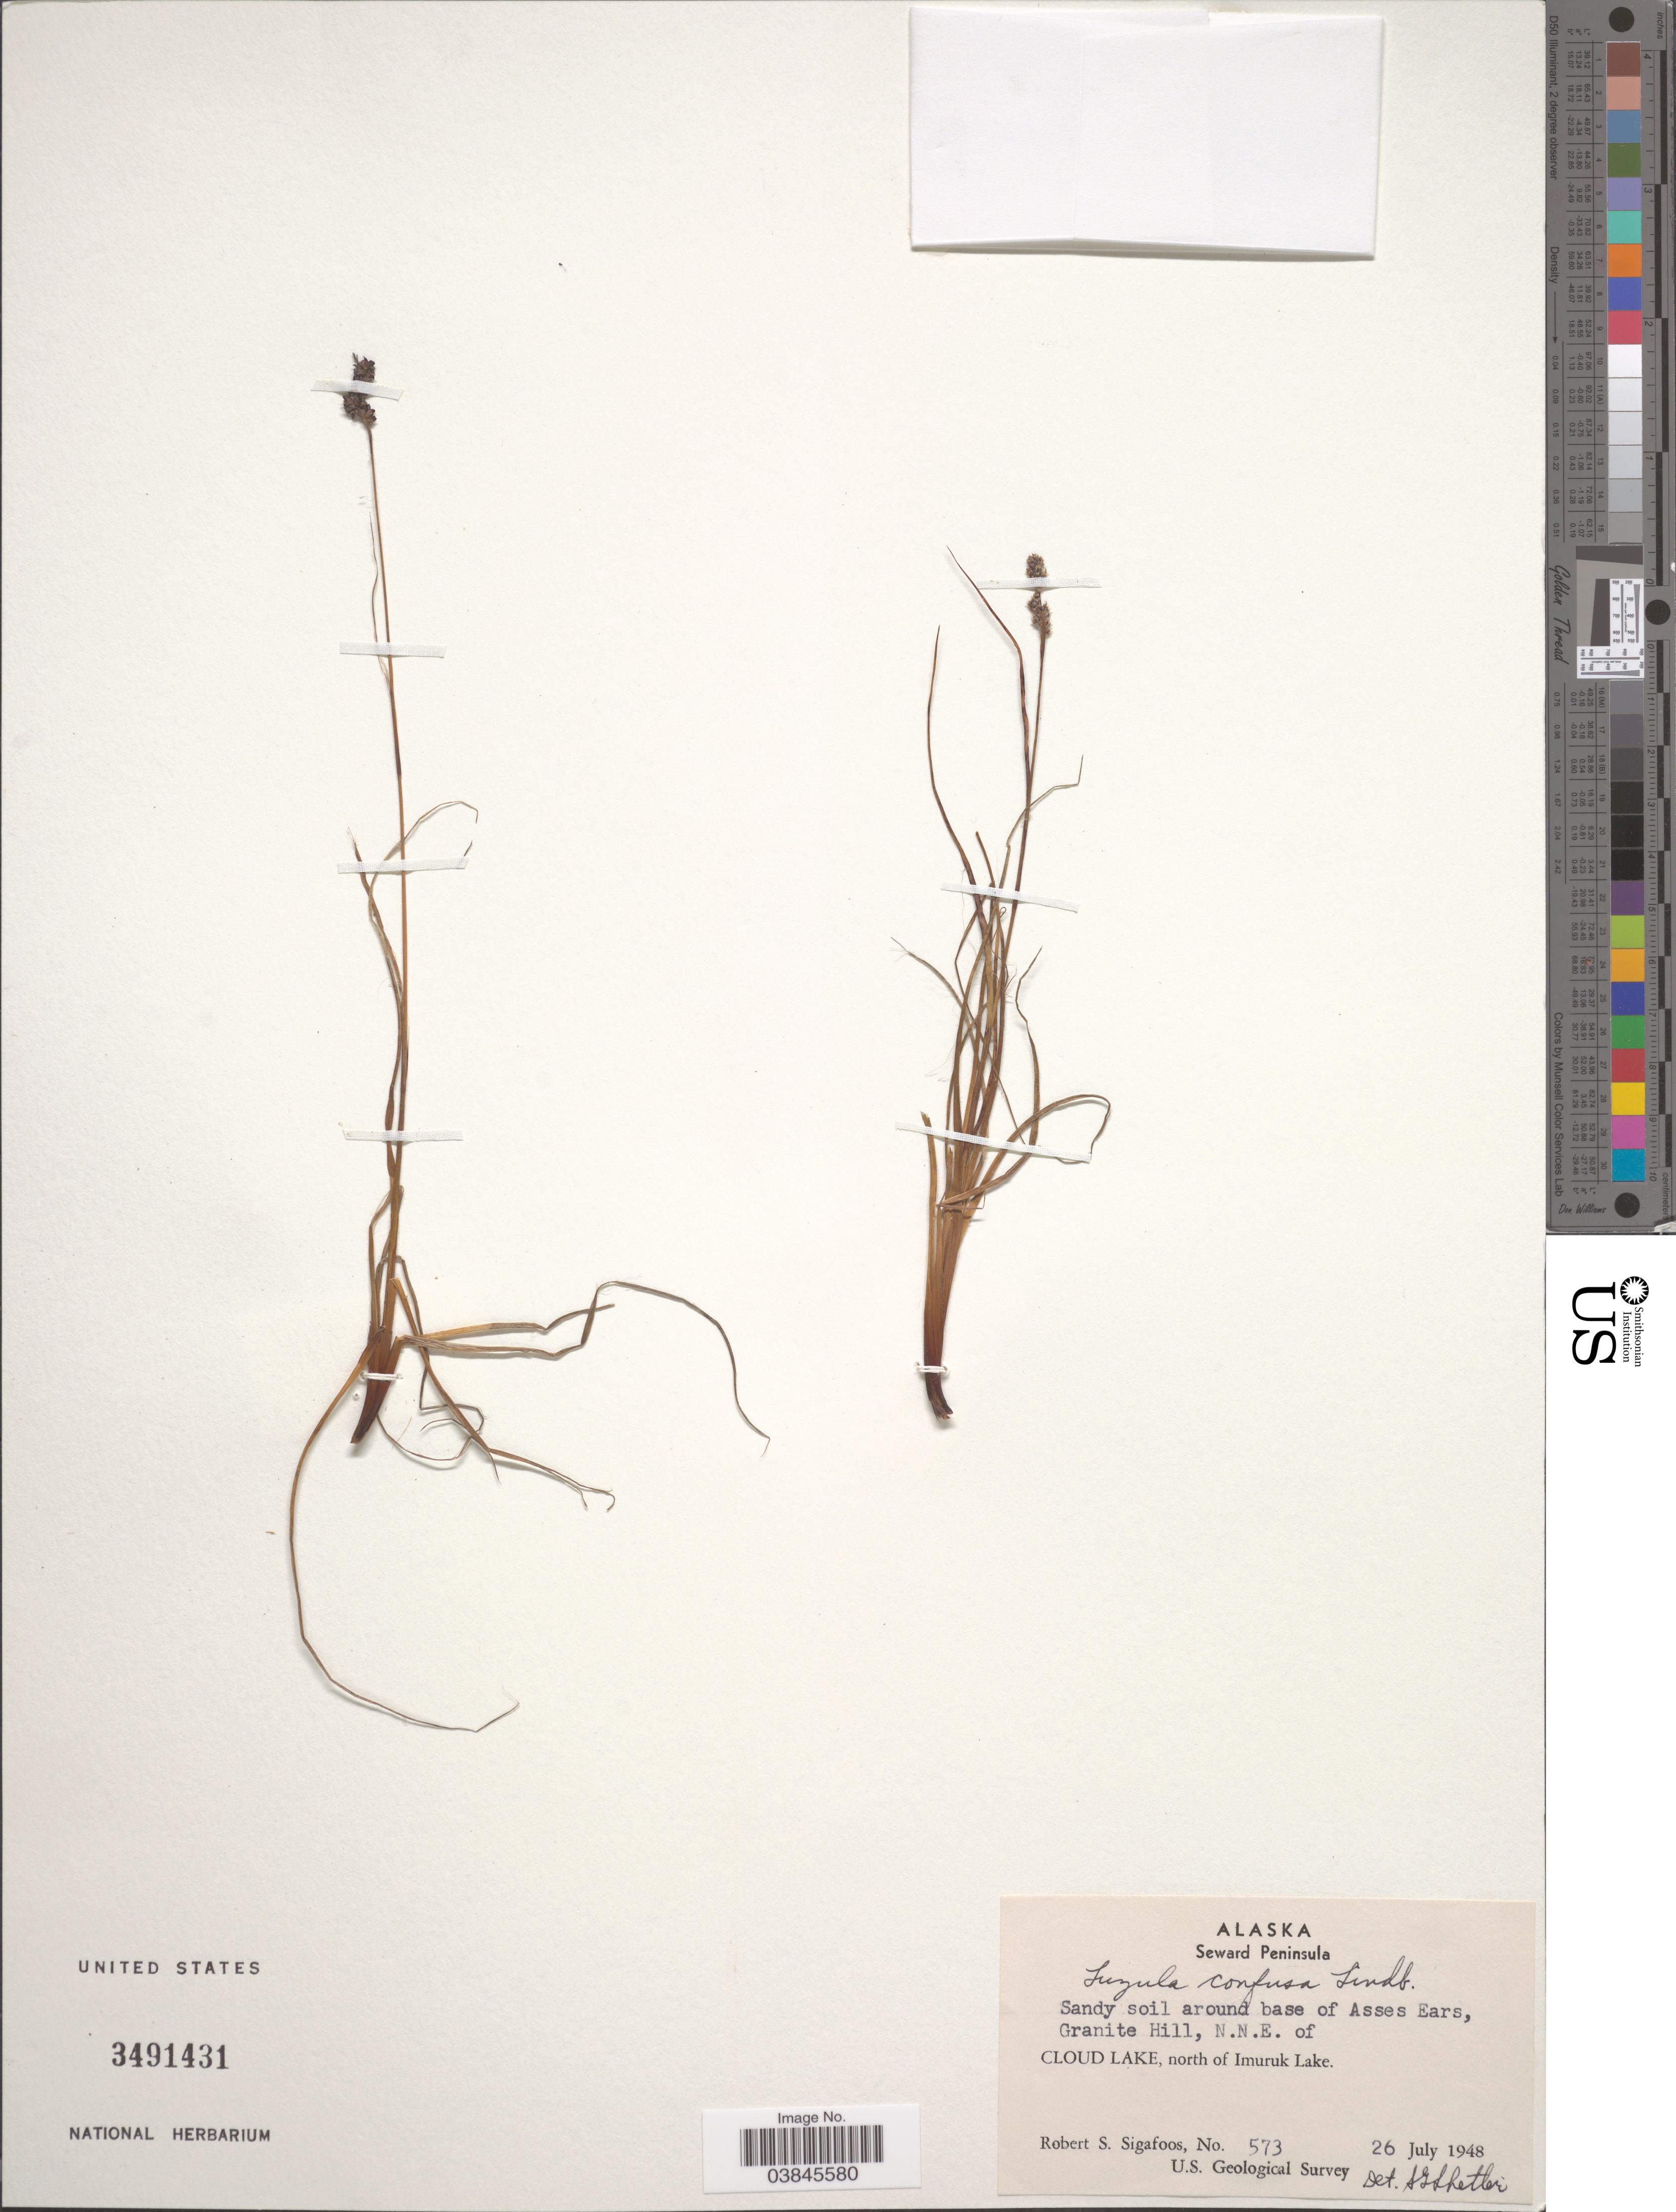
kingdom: Plantae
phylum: Tracheophyta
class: Liliopsida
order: Poales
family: Juncaceae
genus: Luzula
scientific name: Luzula confusa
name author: Lindeb.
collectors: R. Sigafoos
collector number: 573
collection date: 1948-07-26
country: United States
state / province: Alaska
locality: Seward Peninsula. Sandy soil around base of Asses Ears, Granite Hill, N.N.E. of Cloud Lake, north of Imuruk Lake.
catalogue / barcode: US 3491431